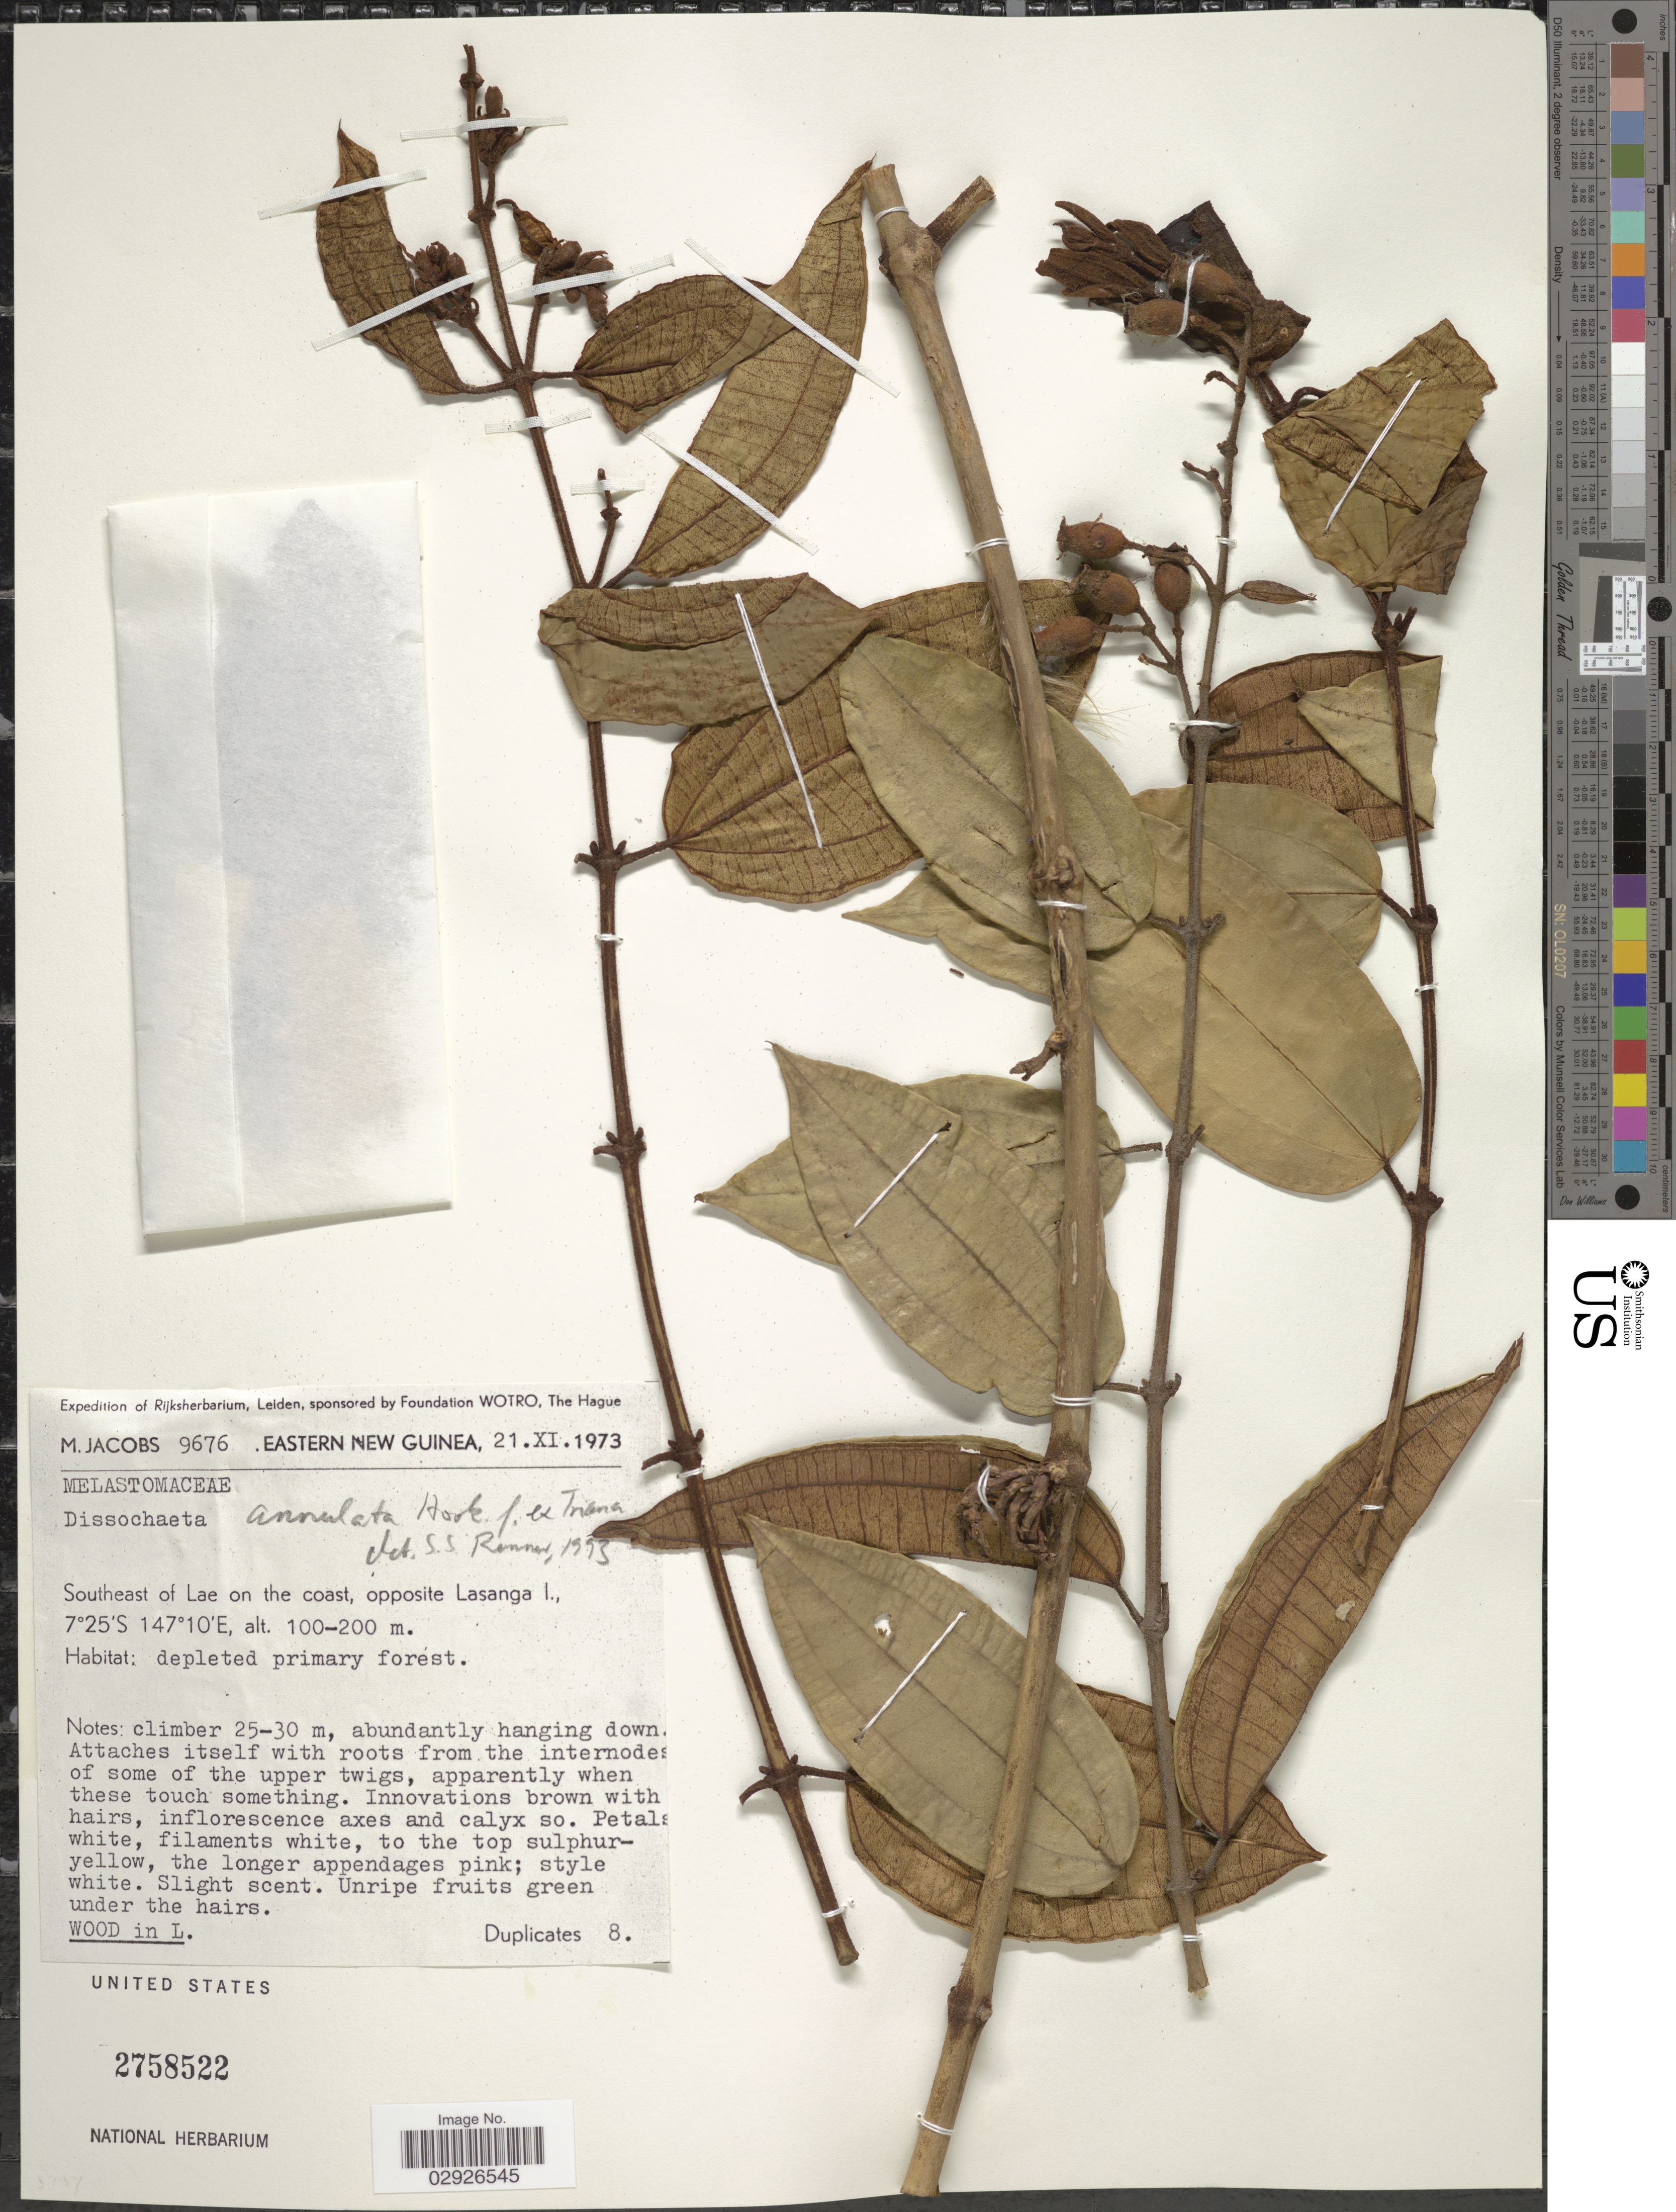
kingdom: Plantae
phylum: Tracheophyta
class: Magnoliopsida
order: Myrtales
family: Melastomataceae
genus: Dissochaeta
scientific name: Dissochaeta annulata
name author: Hook. f. ex Triana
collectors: M. Jacobs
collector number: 9676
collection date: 1973-11-21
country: Papua New Guinea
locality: Eastern New Guinea. Southeast of Lae on the coast, opposite Lasanga I.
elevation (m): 100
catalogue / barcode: US 2758522